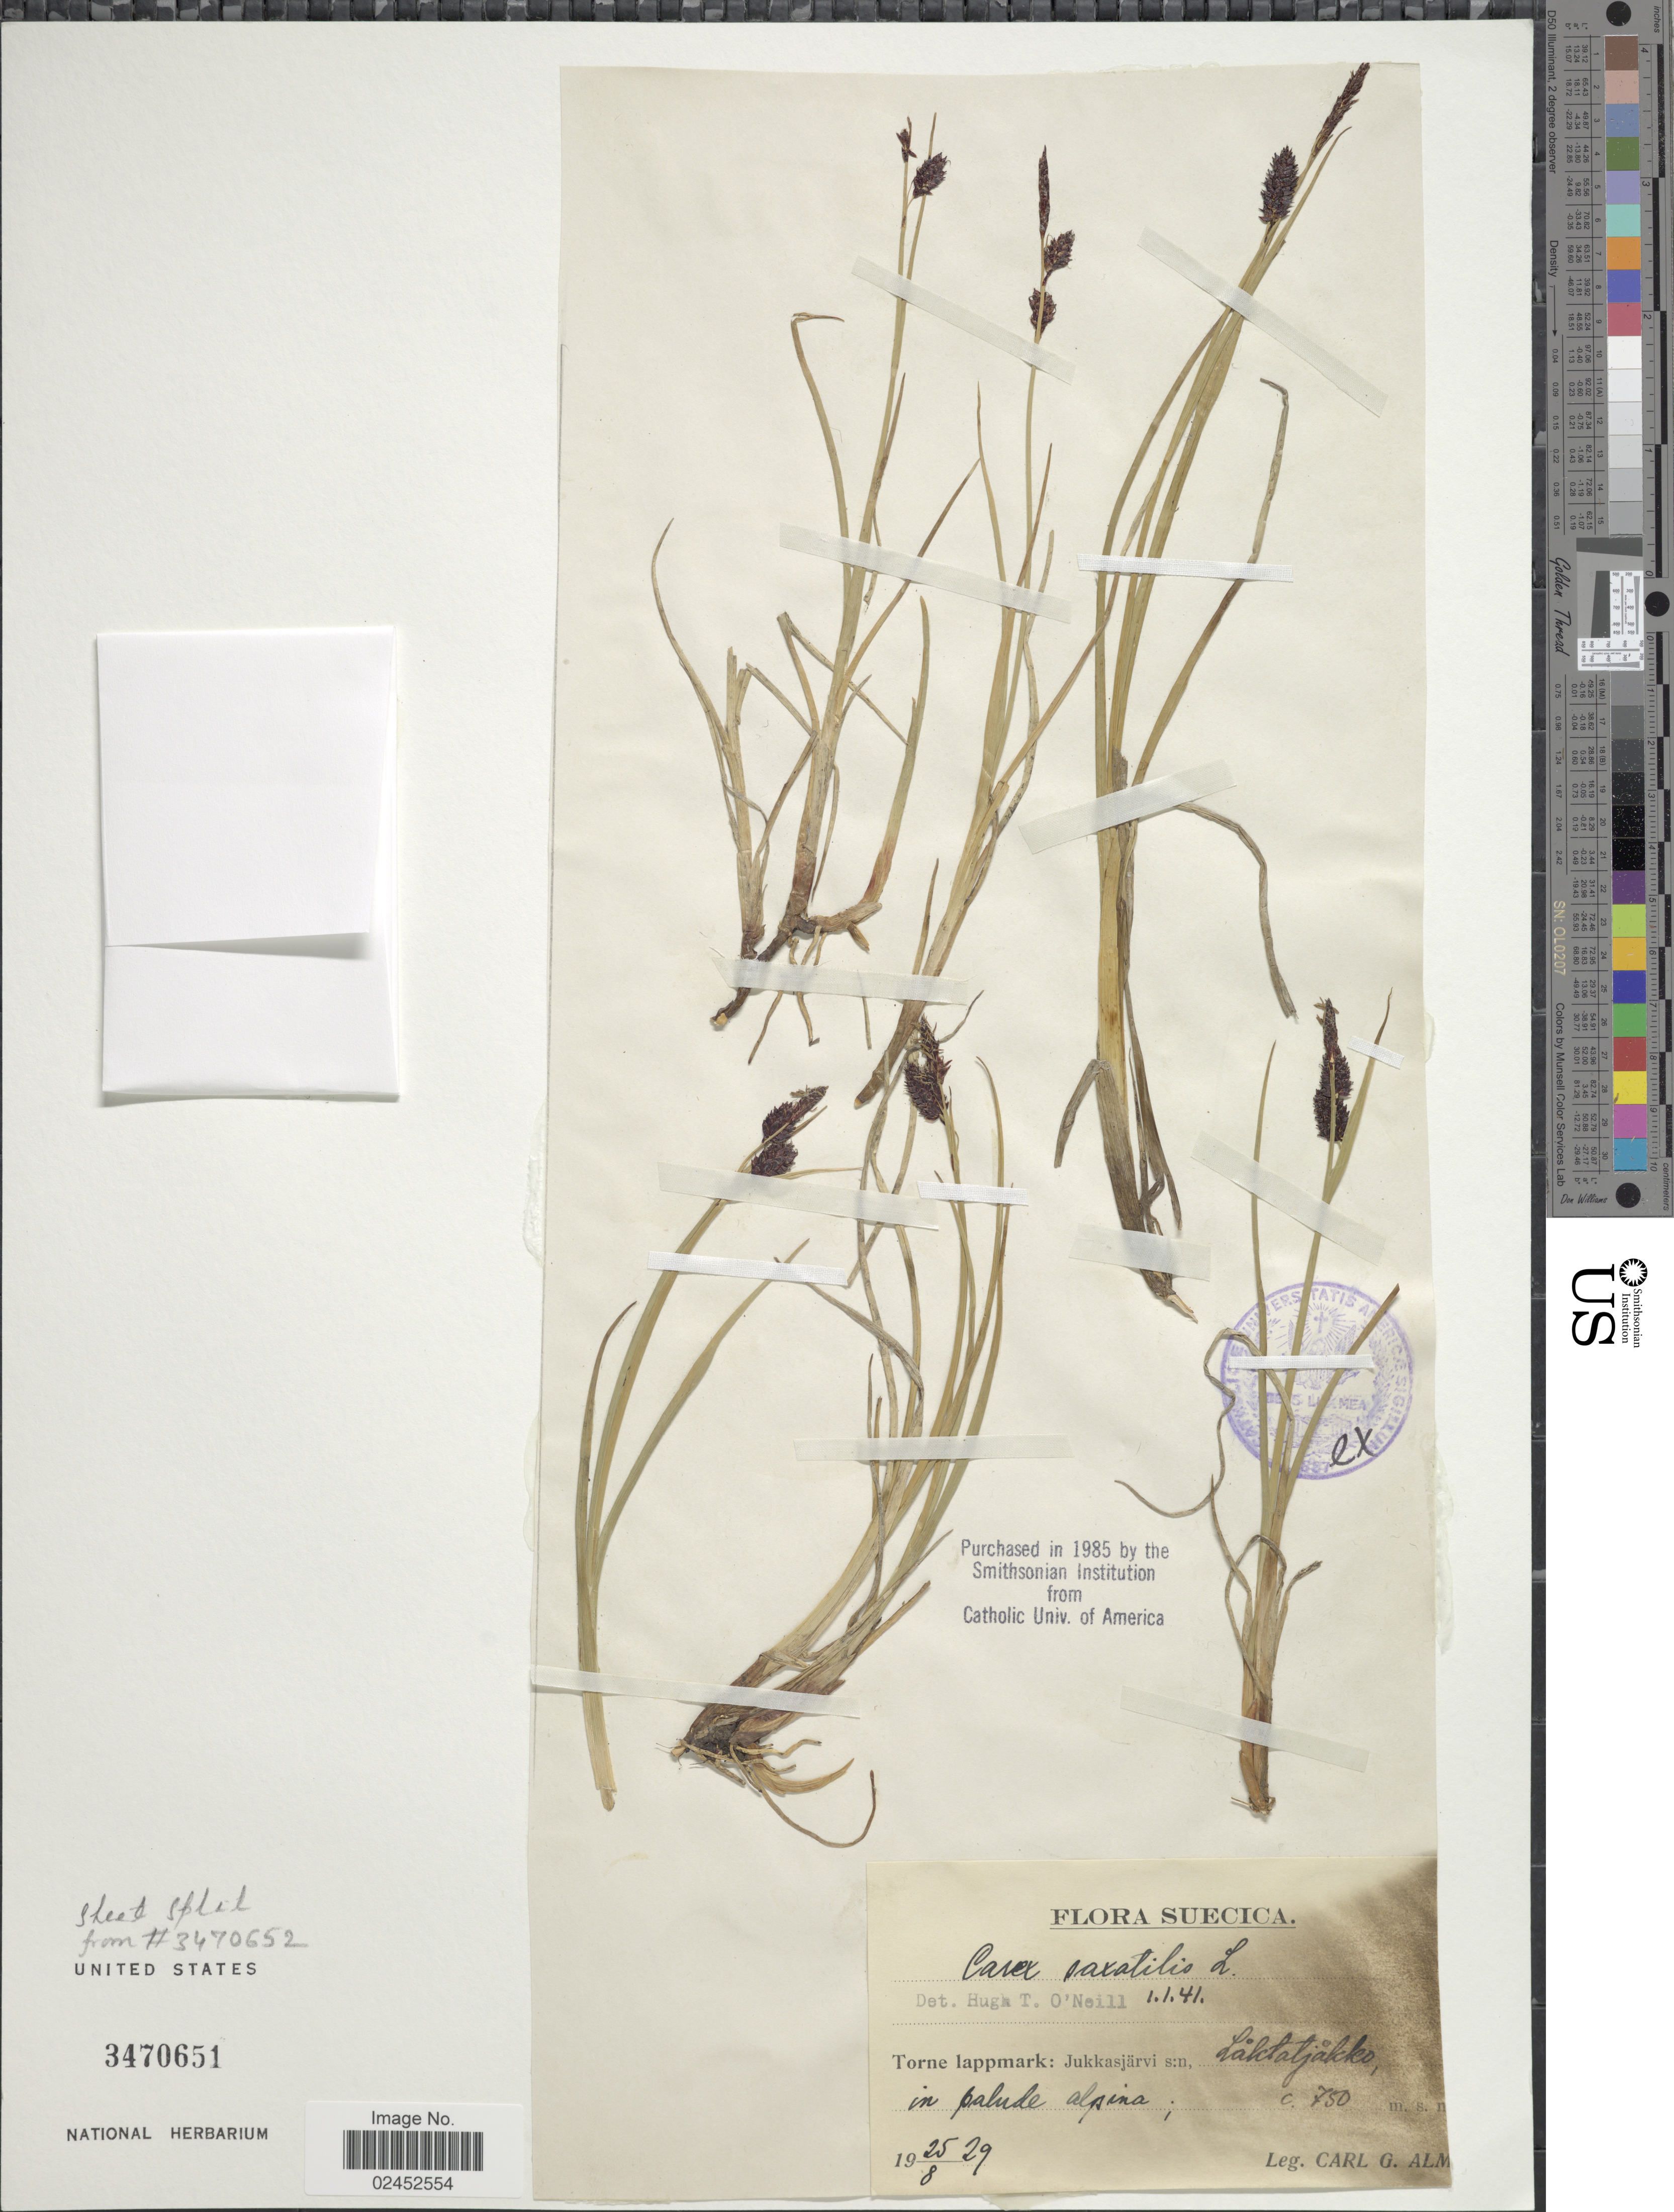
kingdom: Plantae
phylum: Tracheophyta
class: Liliopsida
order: Poales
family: Cyperaceae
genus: Carex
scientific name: Carex saxatilis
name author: L.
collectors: C. G. Alm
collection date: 1929-08-25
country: Sweden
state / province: Norrbotten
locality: Suecica, Torne Lappmark: Jukkasjarvi s:n, Laktatjakko, in palude alpina.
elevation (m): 750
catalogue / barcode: US 3470651